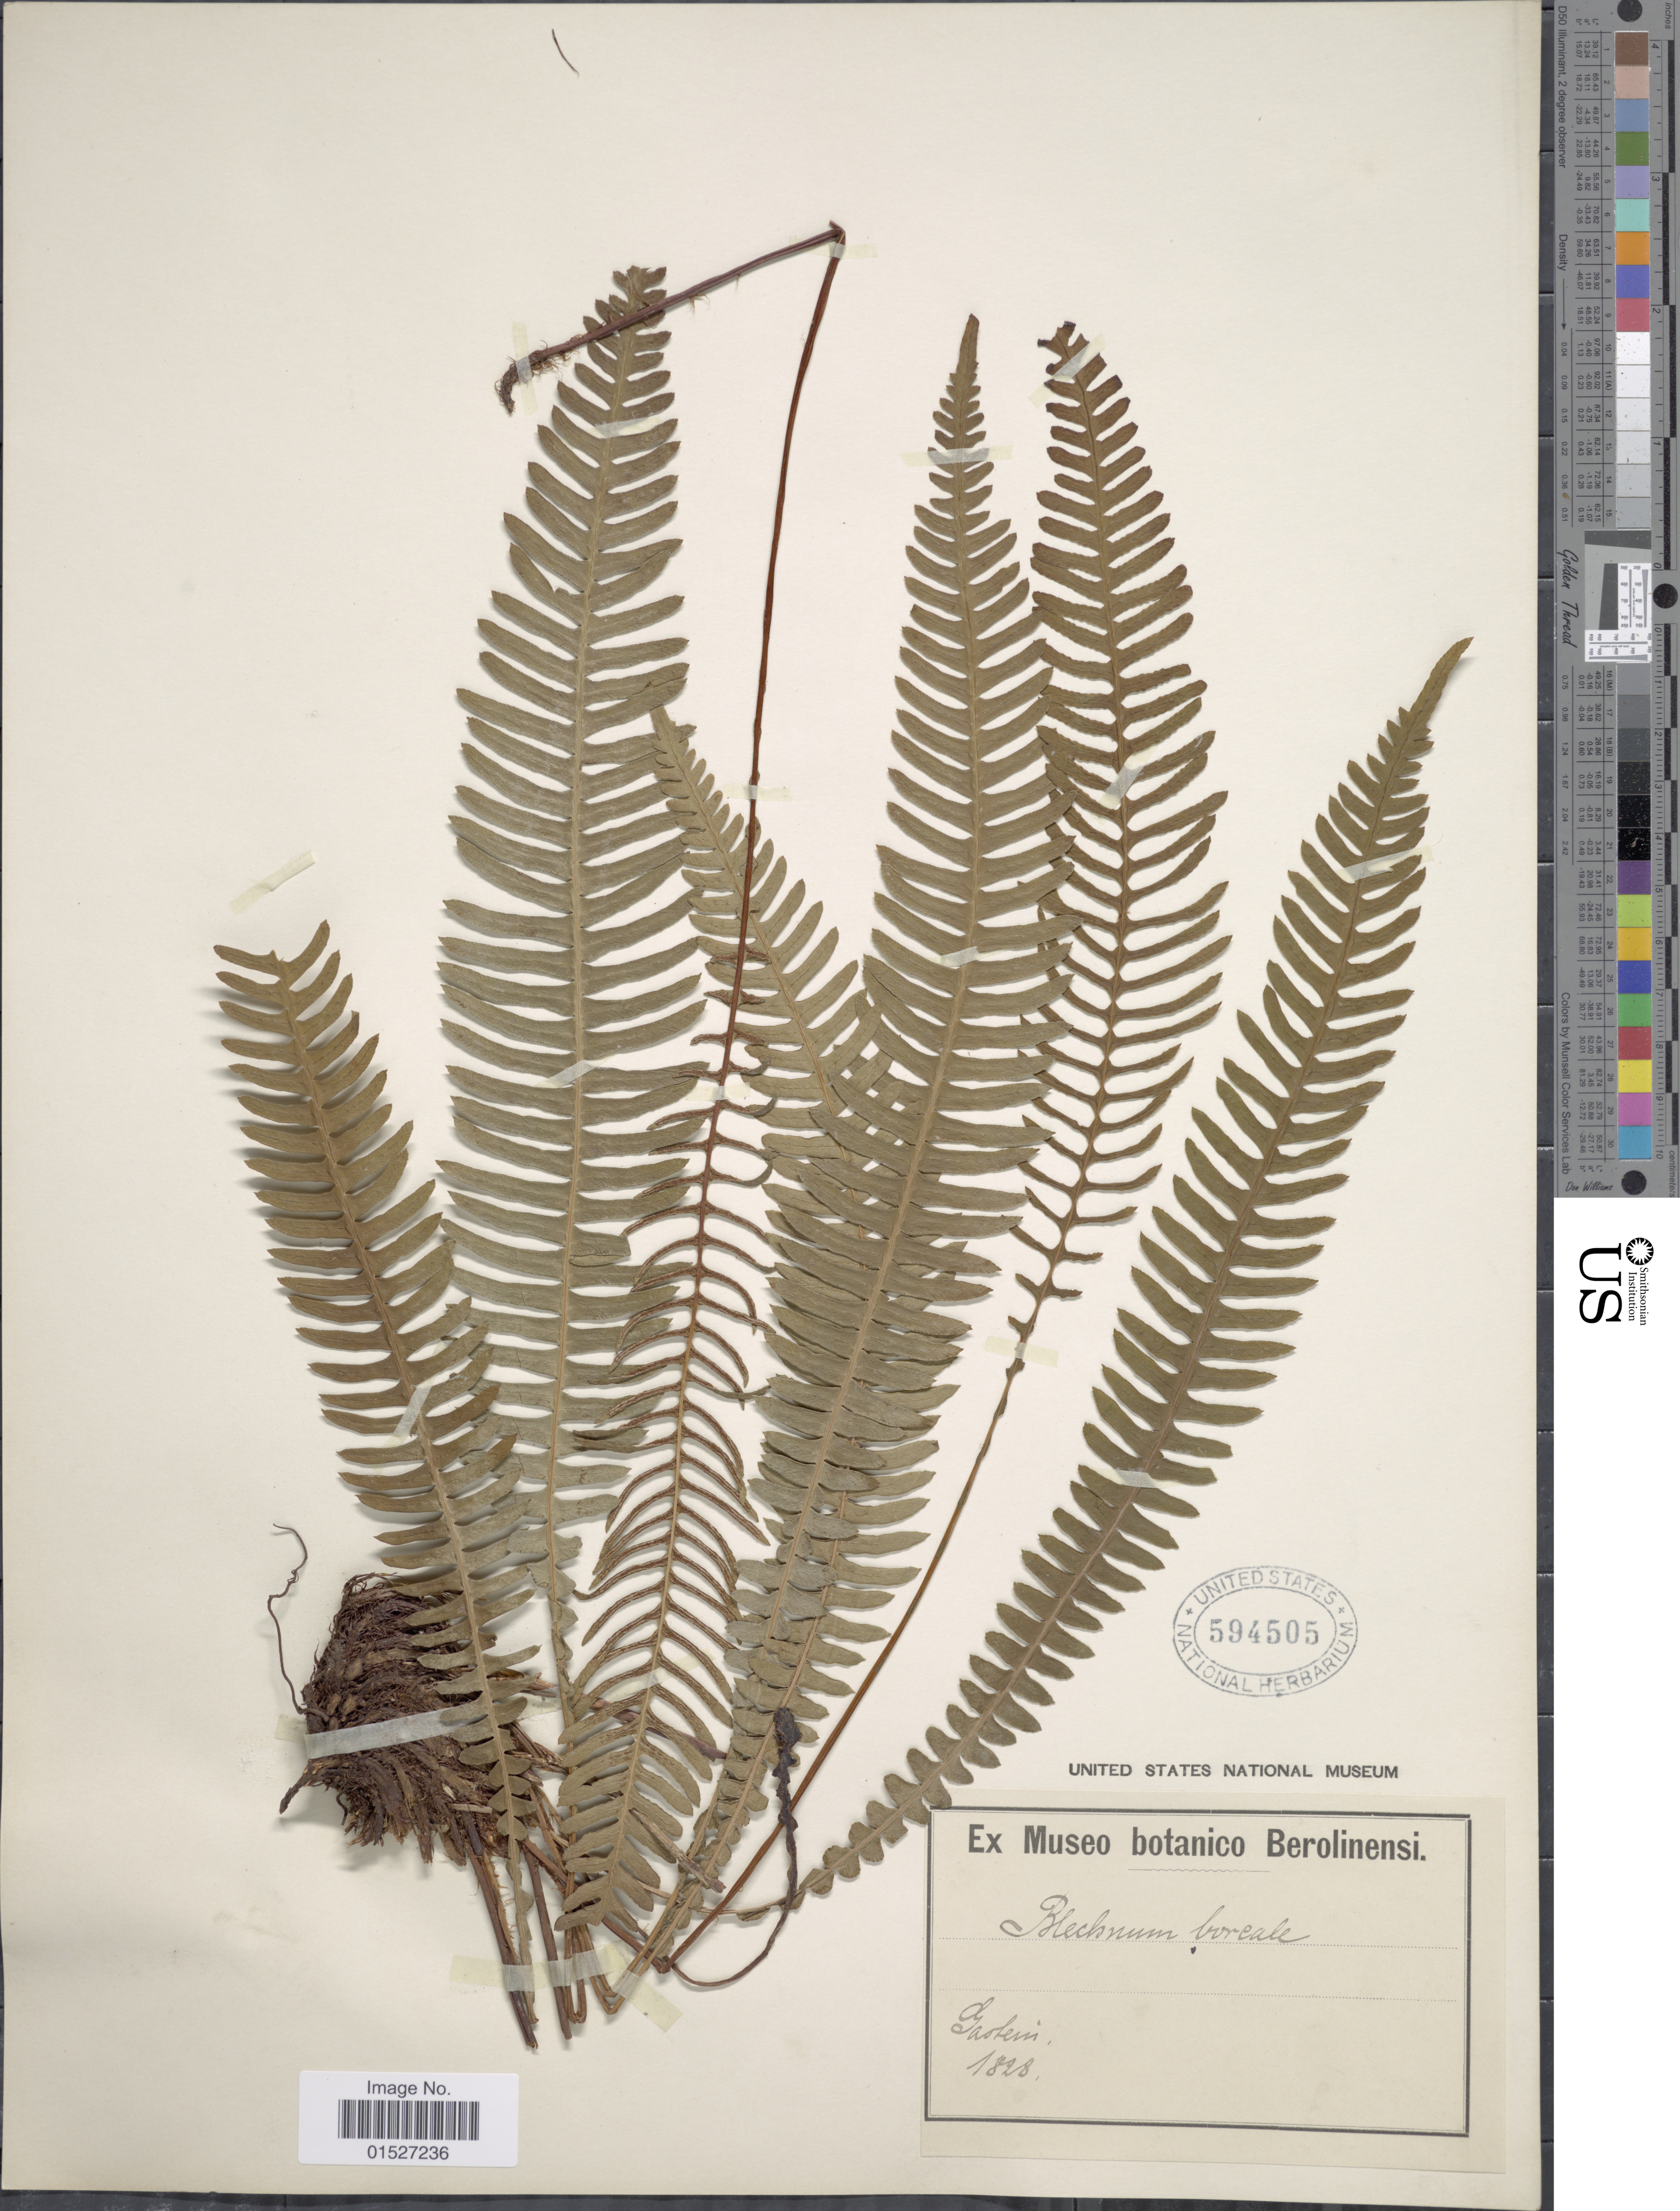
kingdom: Plantae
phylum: Tracheophyta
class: Polypodiopsida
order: Polypodiales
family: Blechnaceae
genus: Blechnum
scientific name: Blechnum spicant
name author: (L.) Sm.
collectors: ex Mus. Bot. Berolinensi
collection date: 1828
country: Austria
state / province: Salzburg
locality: Gastein. [interpreted]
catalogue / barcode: US 594505